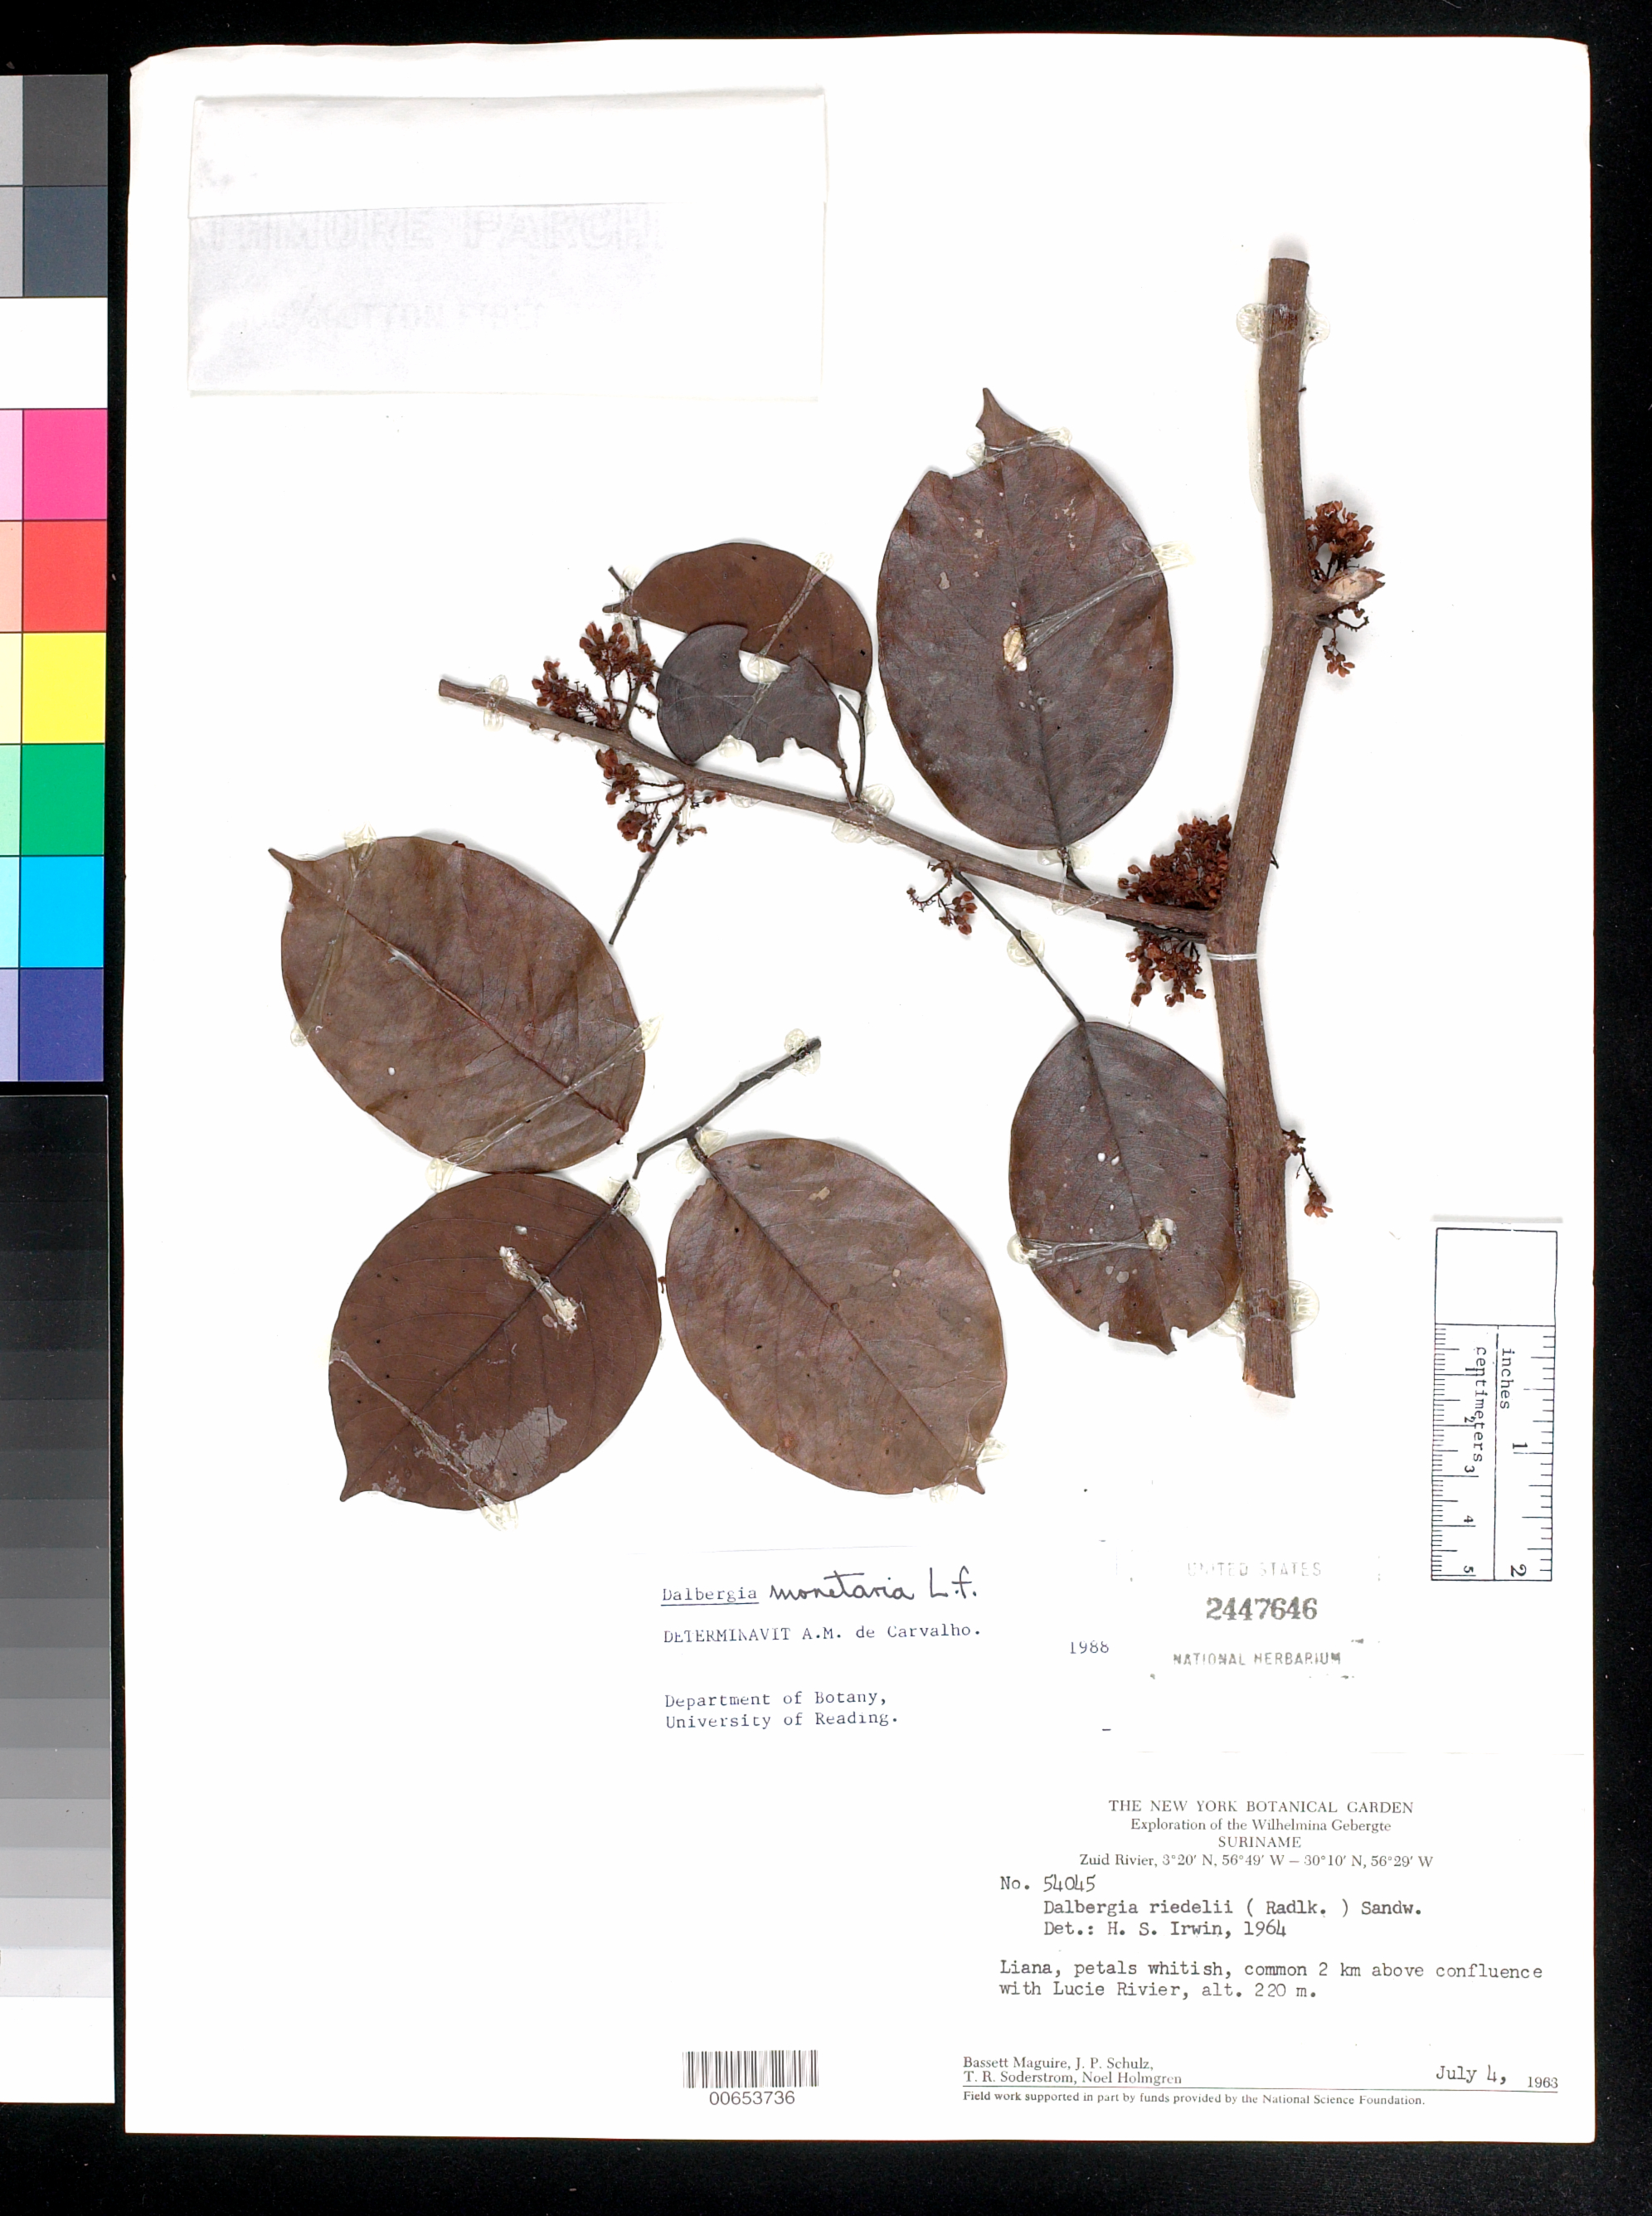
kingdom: Plantae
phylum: Tracheophyta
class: Magnoliopsida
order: Fabales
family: Fabaceae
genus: Dalbergia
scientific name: Dalbergia monetaria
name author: L. f.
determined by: Carvalho, A. M. V. de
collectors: B. Maguire, J. P. Schulz, T. R. Soderstrom & N. H. Holmgren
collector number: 54045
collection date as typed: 4-Jul-63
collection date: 1963-07-04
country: Suriname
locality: Zuid River, 2 km above confluence with Lucie R., Wilhelmina Gebergte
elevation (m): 220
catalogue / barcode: US 2447646